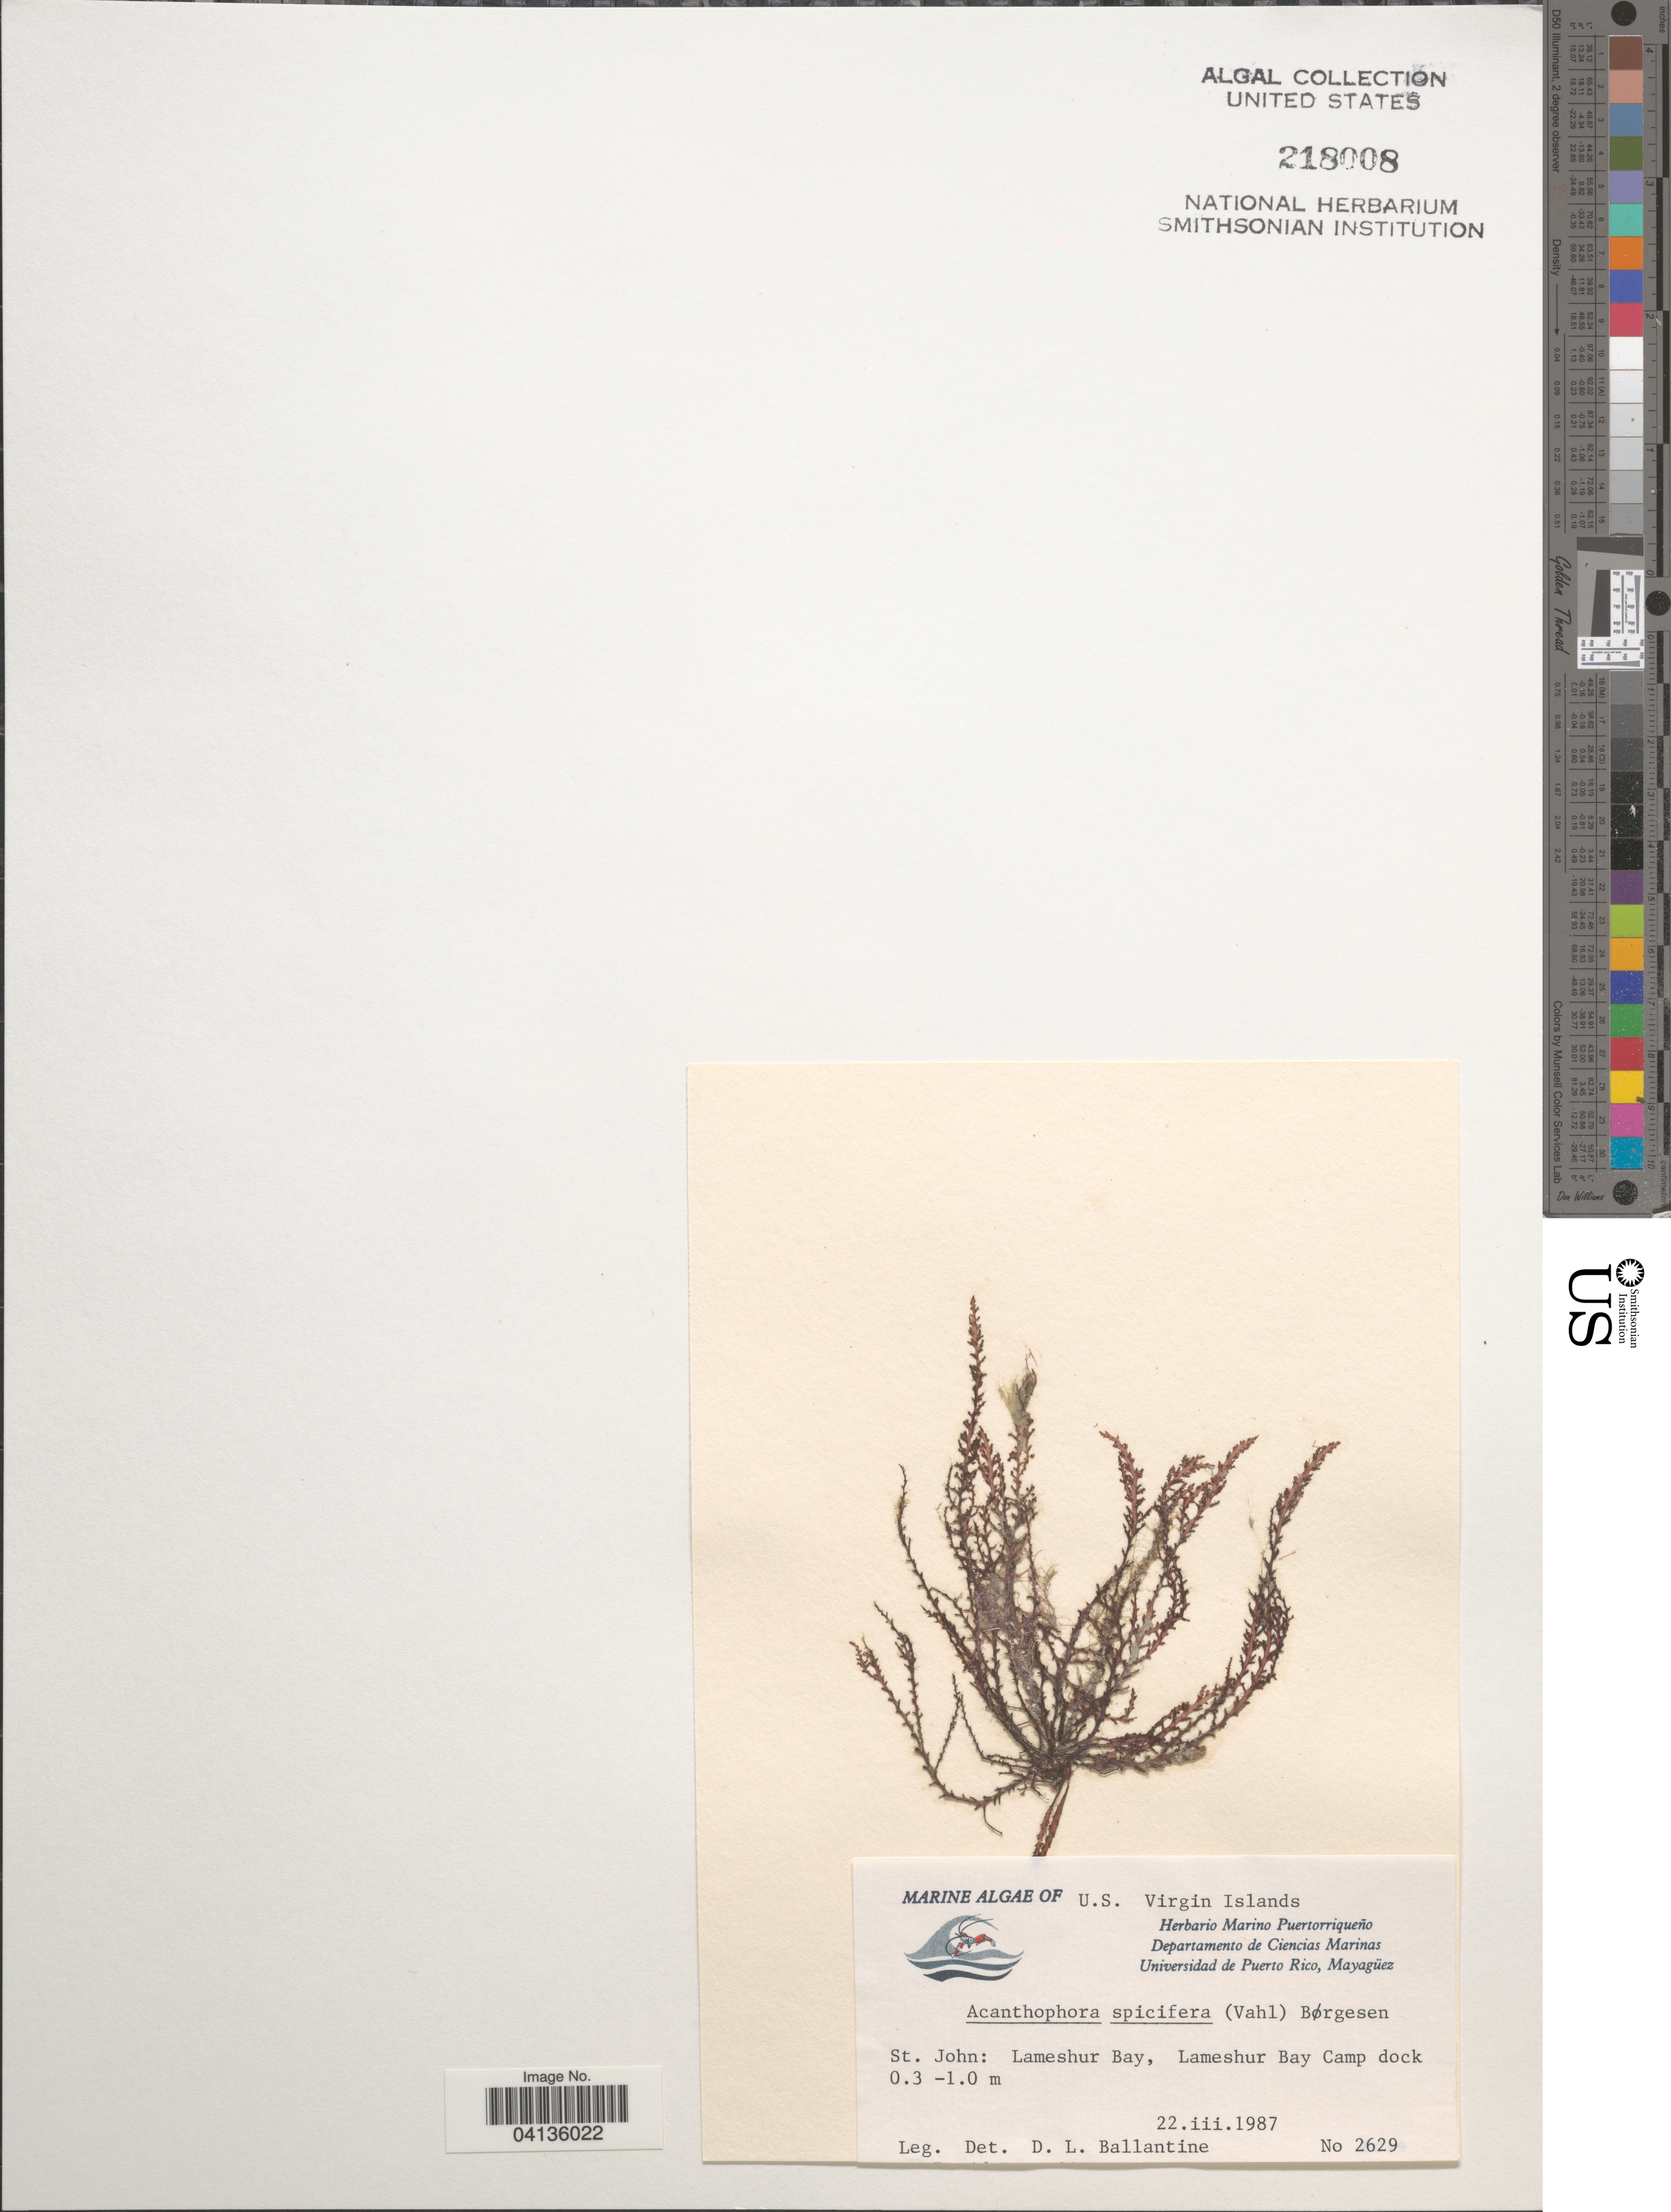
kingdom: Plantae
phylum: Rhodophyta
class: Florideophyceae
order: Ceramiales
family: Rhodomelaceae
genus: Acanthophora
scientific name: Acanthophora spicifera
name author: (Vahl) Børgesen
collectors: D.L. Ballantine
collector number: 2629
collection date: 1987-03-22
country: U.S. Virgin Islands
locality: St. John: Lameshur Bay, Lameshur Bay Camp dock.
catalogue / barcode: US 218008